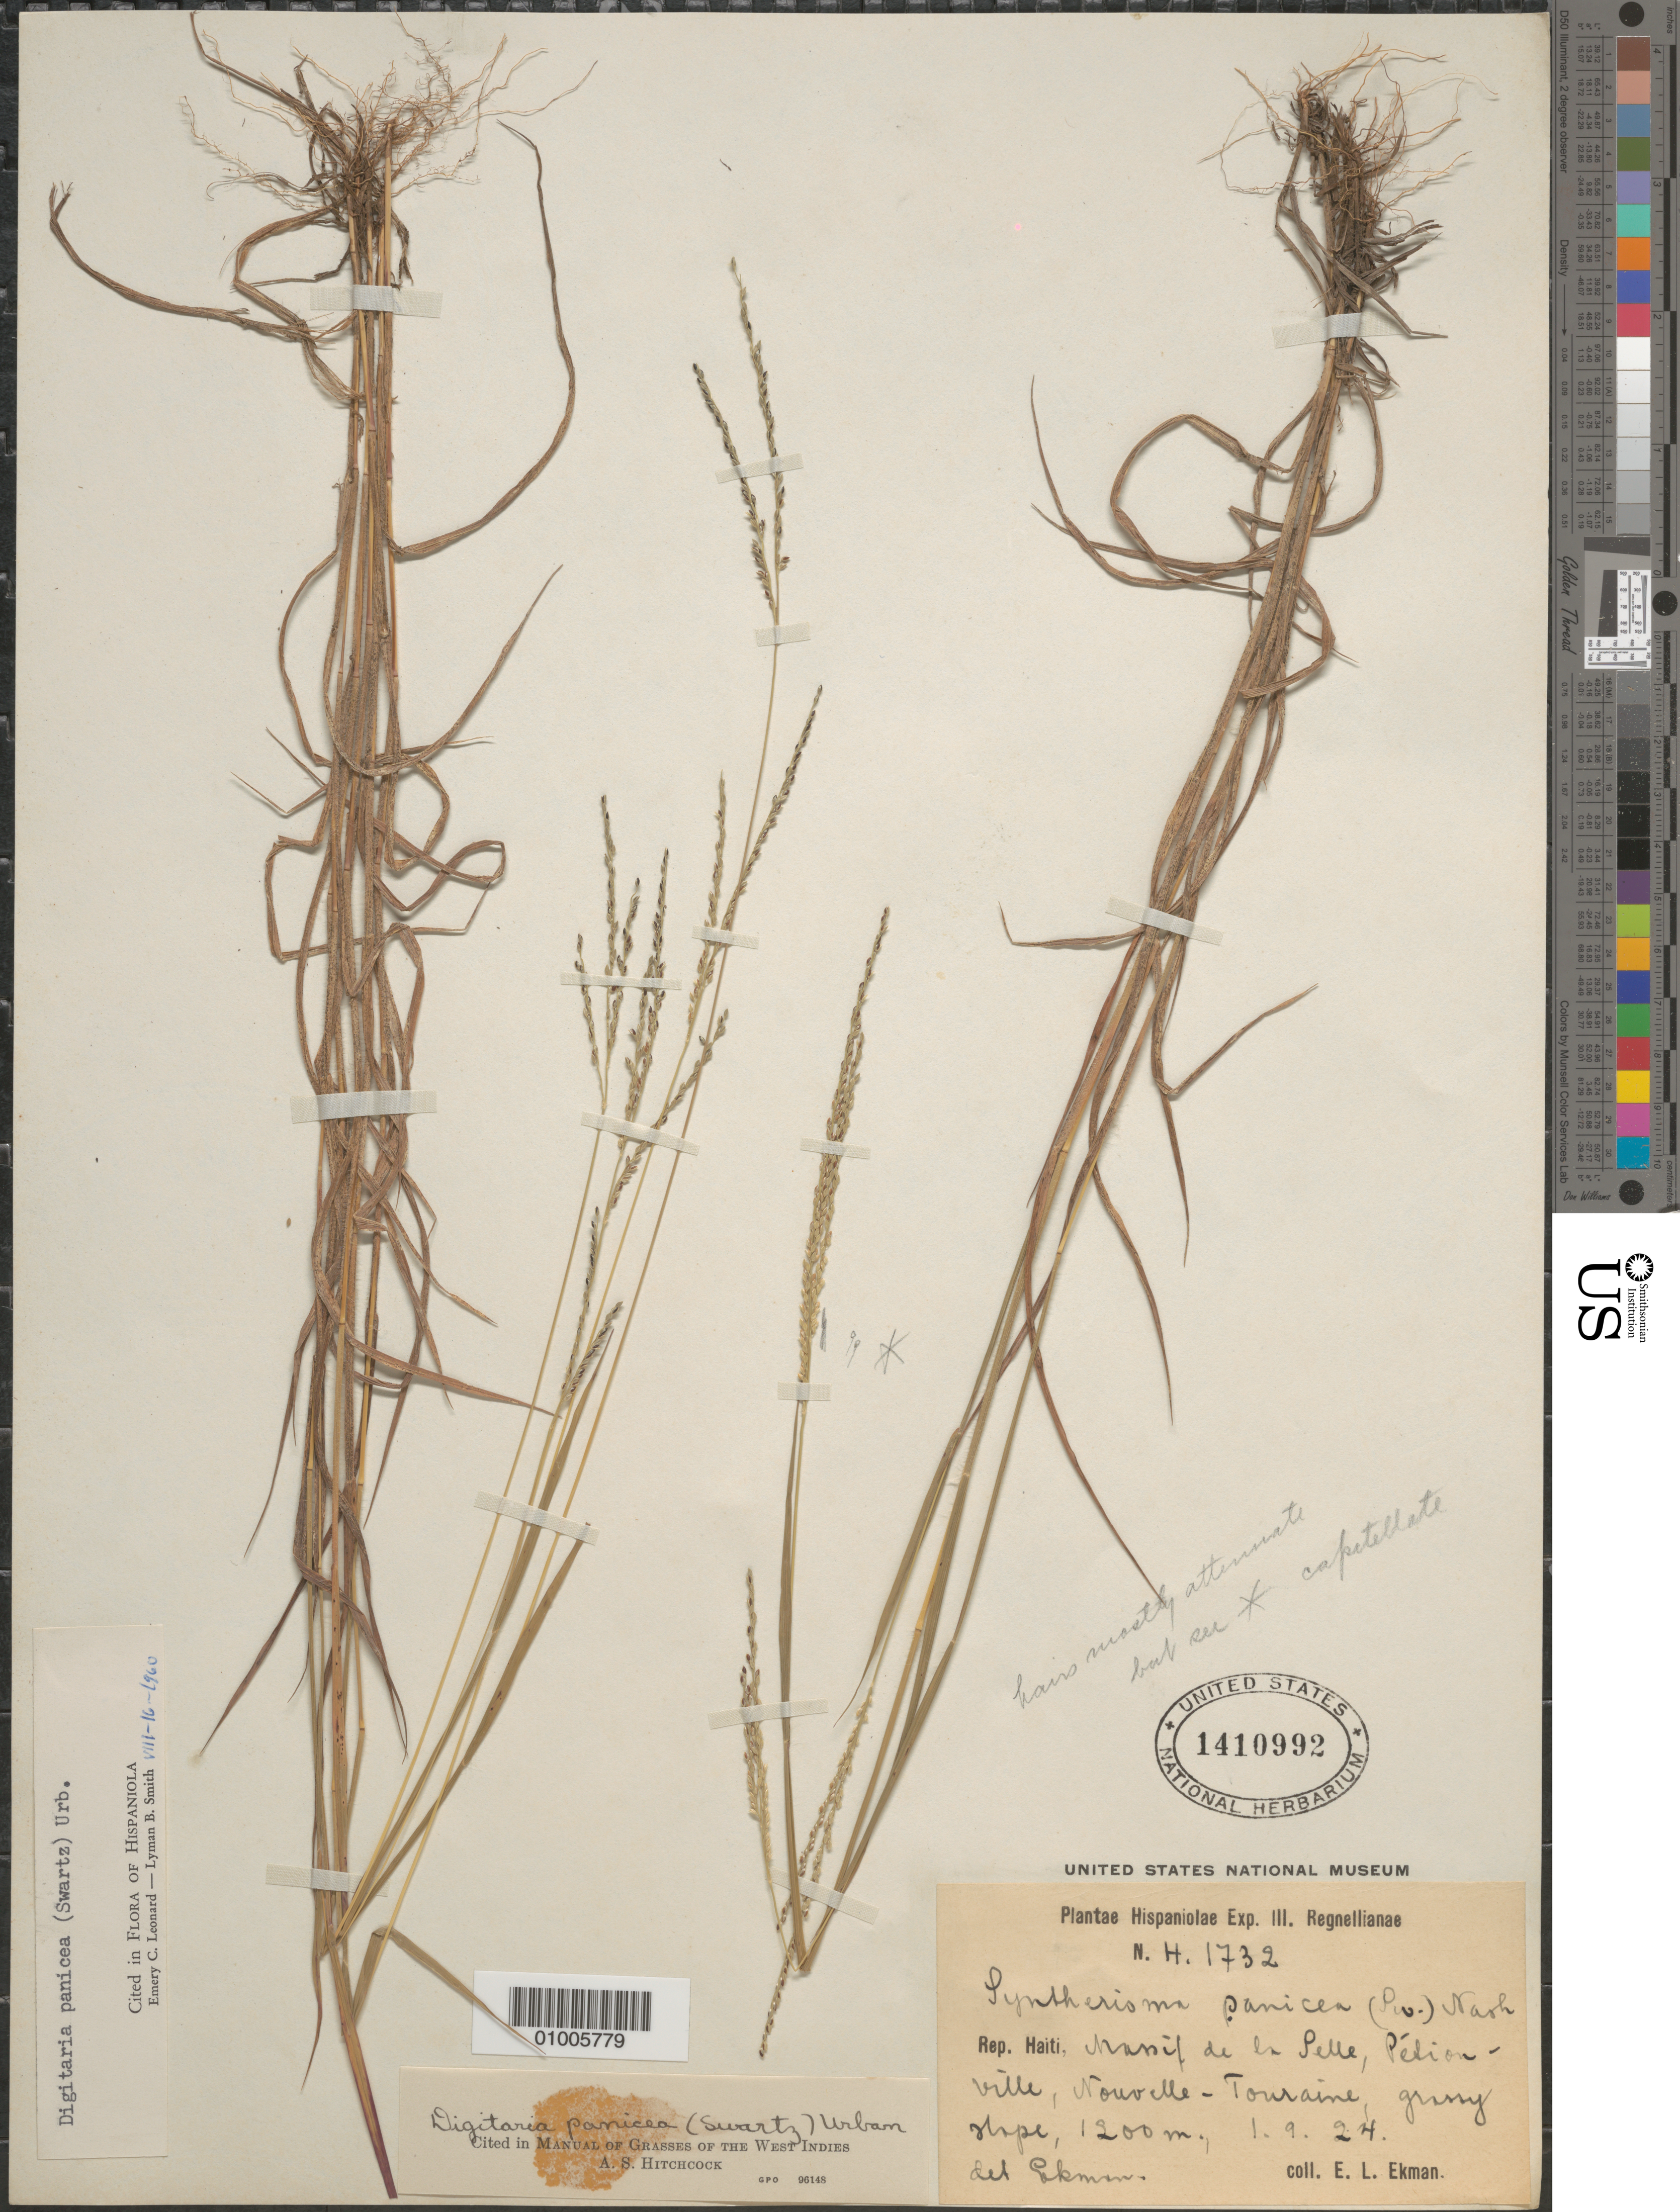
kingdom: Plantae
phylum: Tracheophyta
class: Liliopsida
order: Poales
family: Poaceae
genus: Digitaria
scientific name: Digitaria panicea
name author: (Sw.) Urb.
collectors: E. L. Ekman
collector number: H 1732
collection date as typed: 01 Sep 1924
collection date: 1924-09-01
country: Haiti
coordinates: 0 N, 0 E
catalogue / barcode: US 1410992